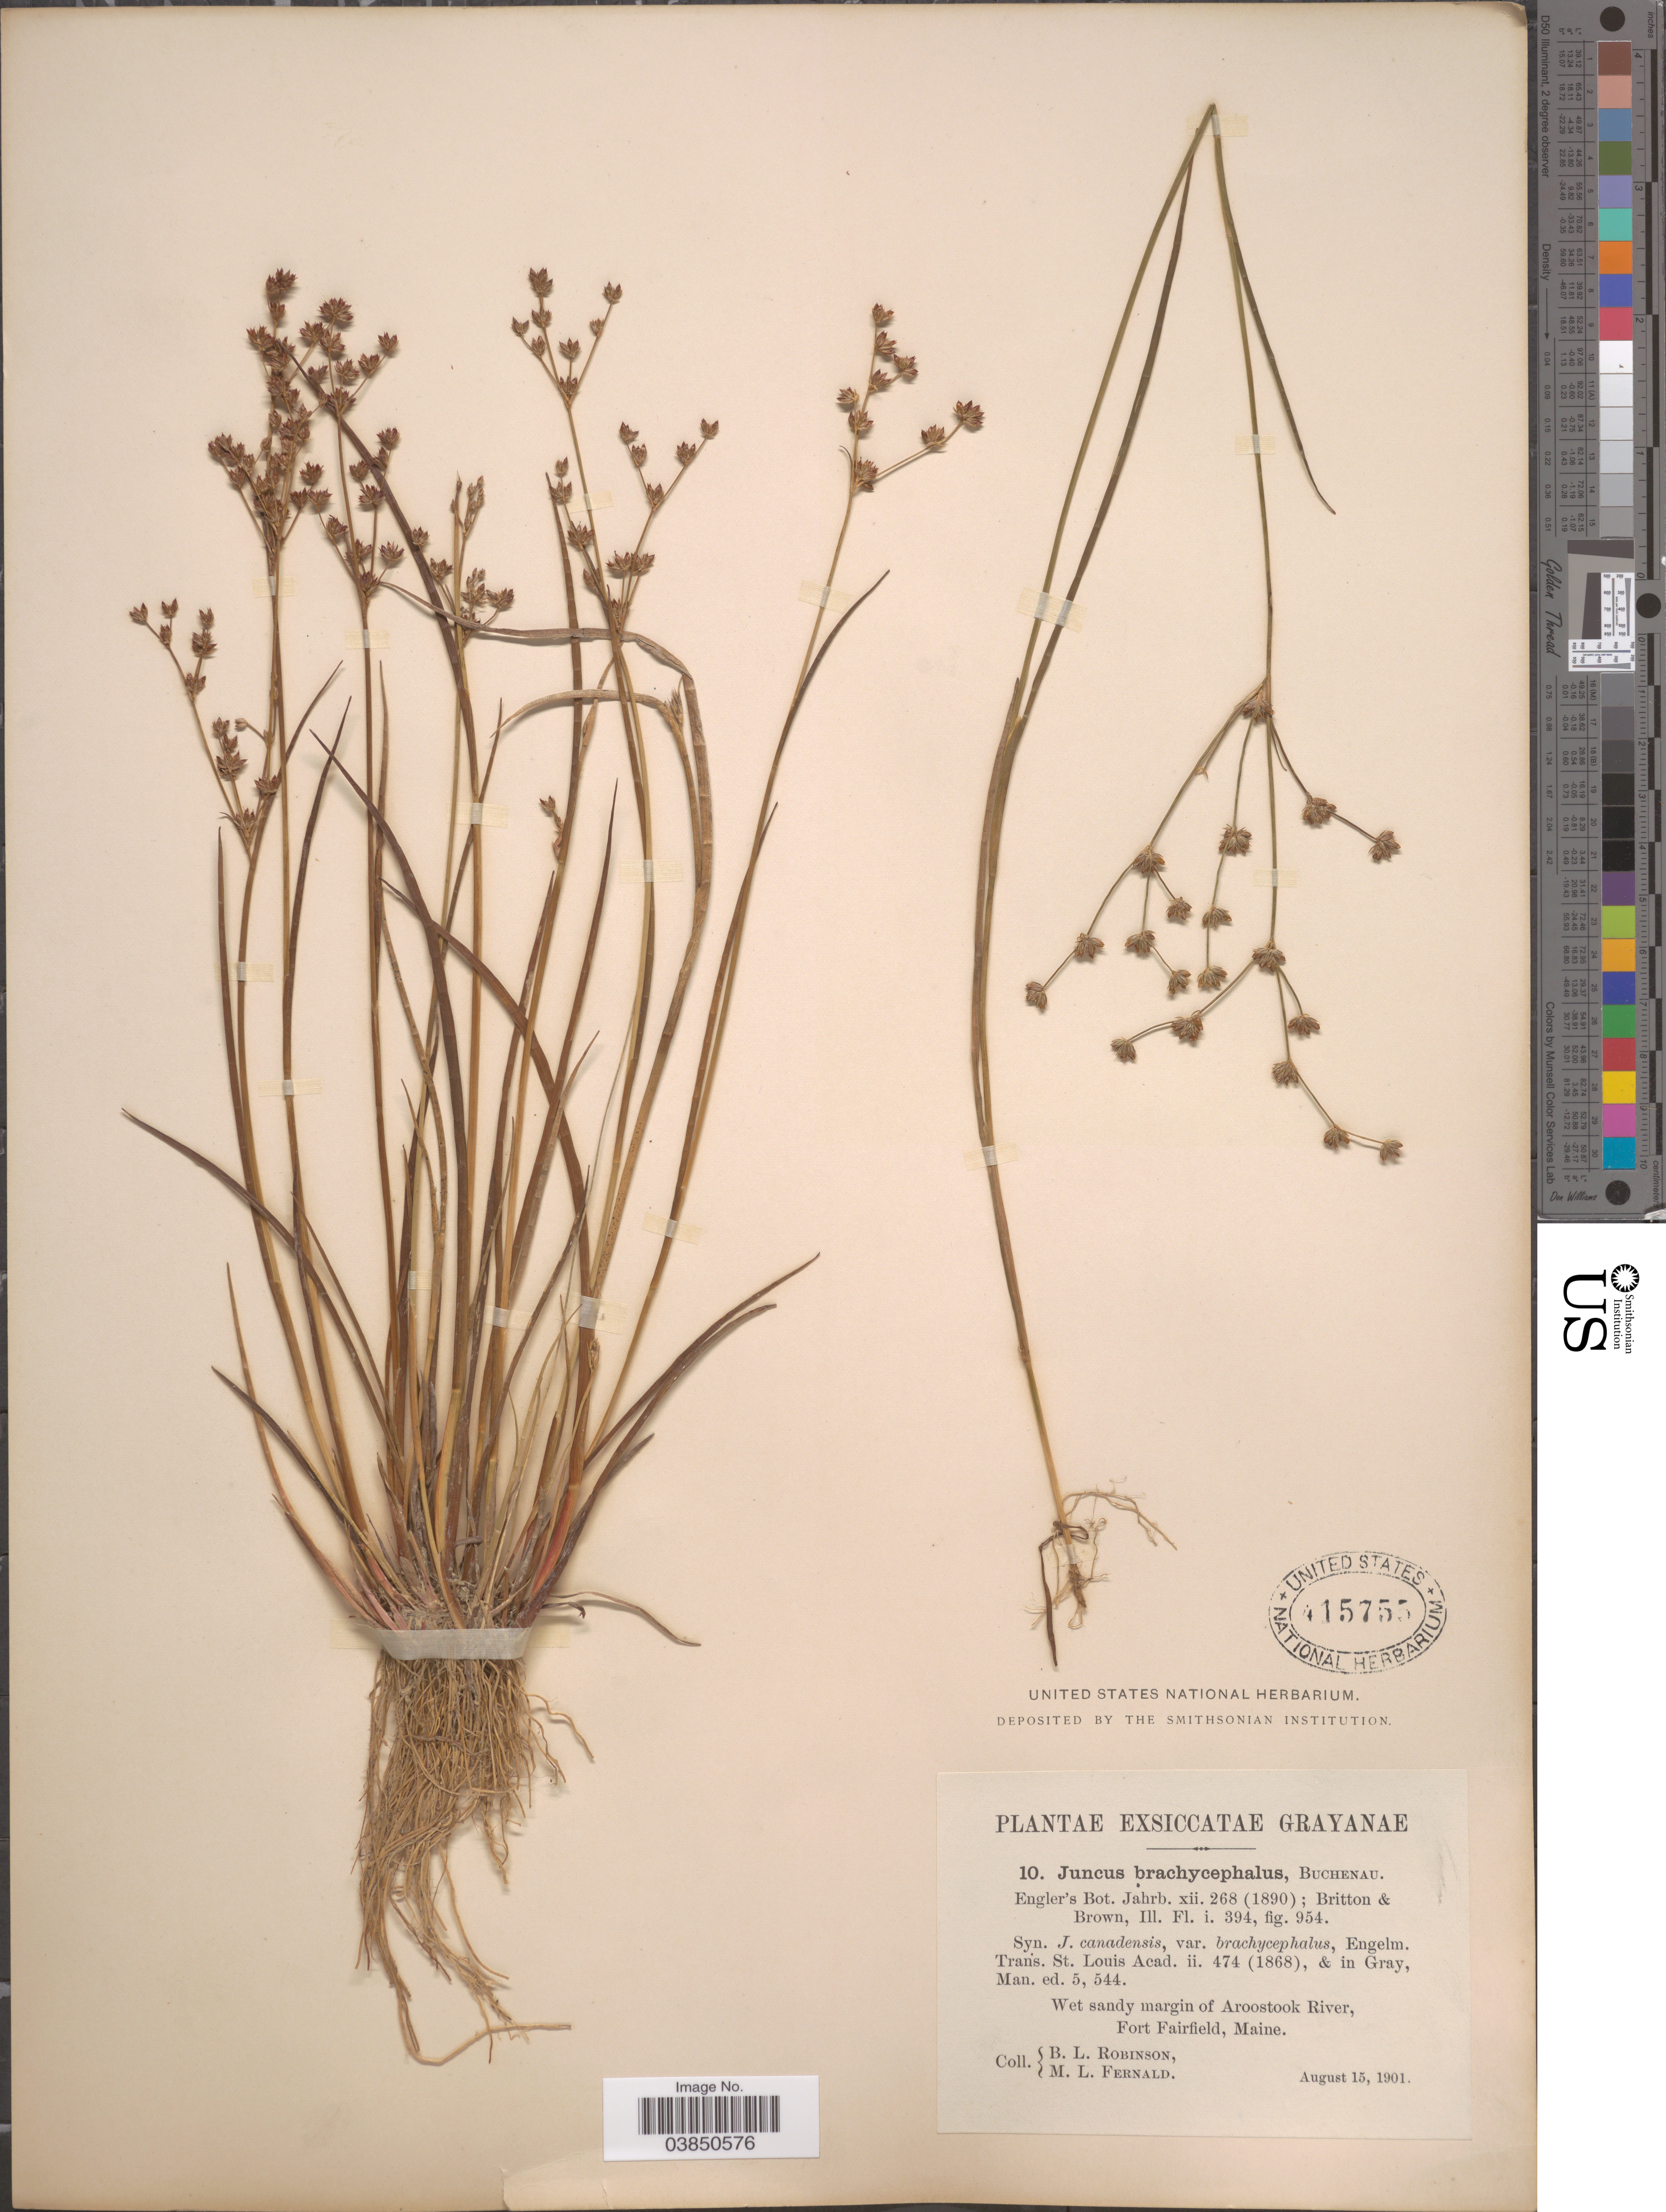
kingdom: Plantae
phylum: Tracheophyta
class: Liliopsida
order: Poales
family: Juncaceae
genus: Juncus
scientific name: Juncus brachycephalus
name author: (Engelm.) Buchenau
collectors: B. L. Robinson & M. L. Fernald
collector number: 10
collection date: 1901-08-15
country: United States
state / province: Maine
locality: Margin of Aroostook River, Fort Fairfield.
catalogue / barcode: US 415755